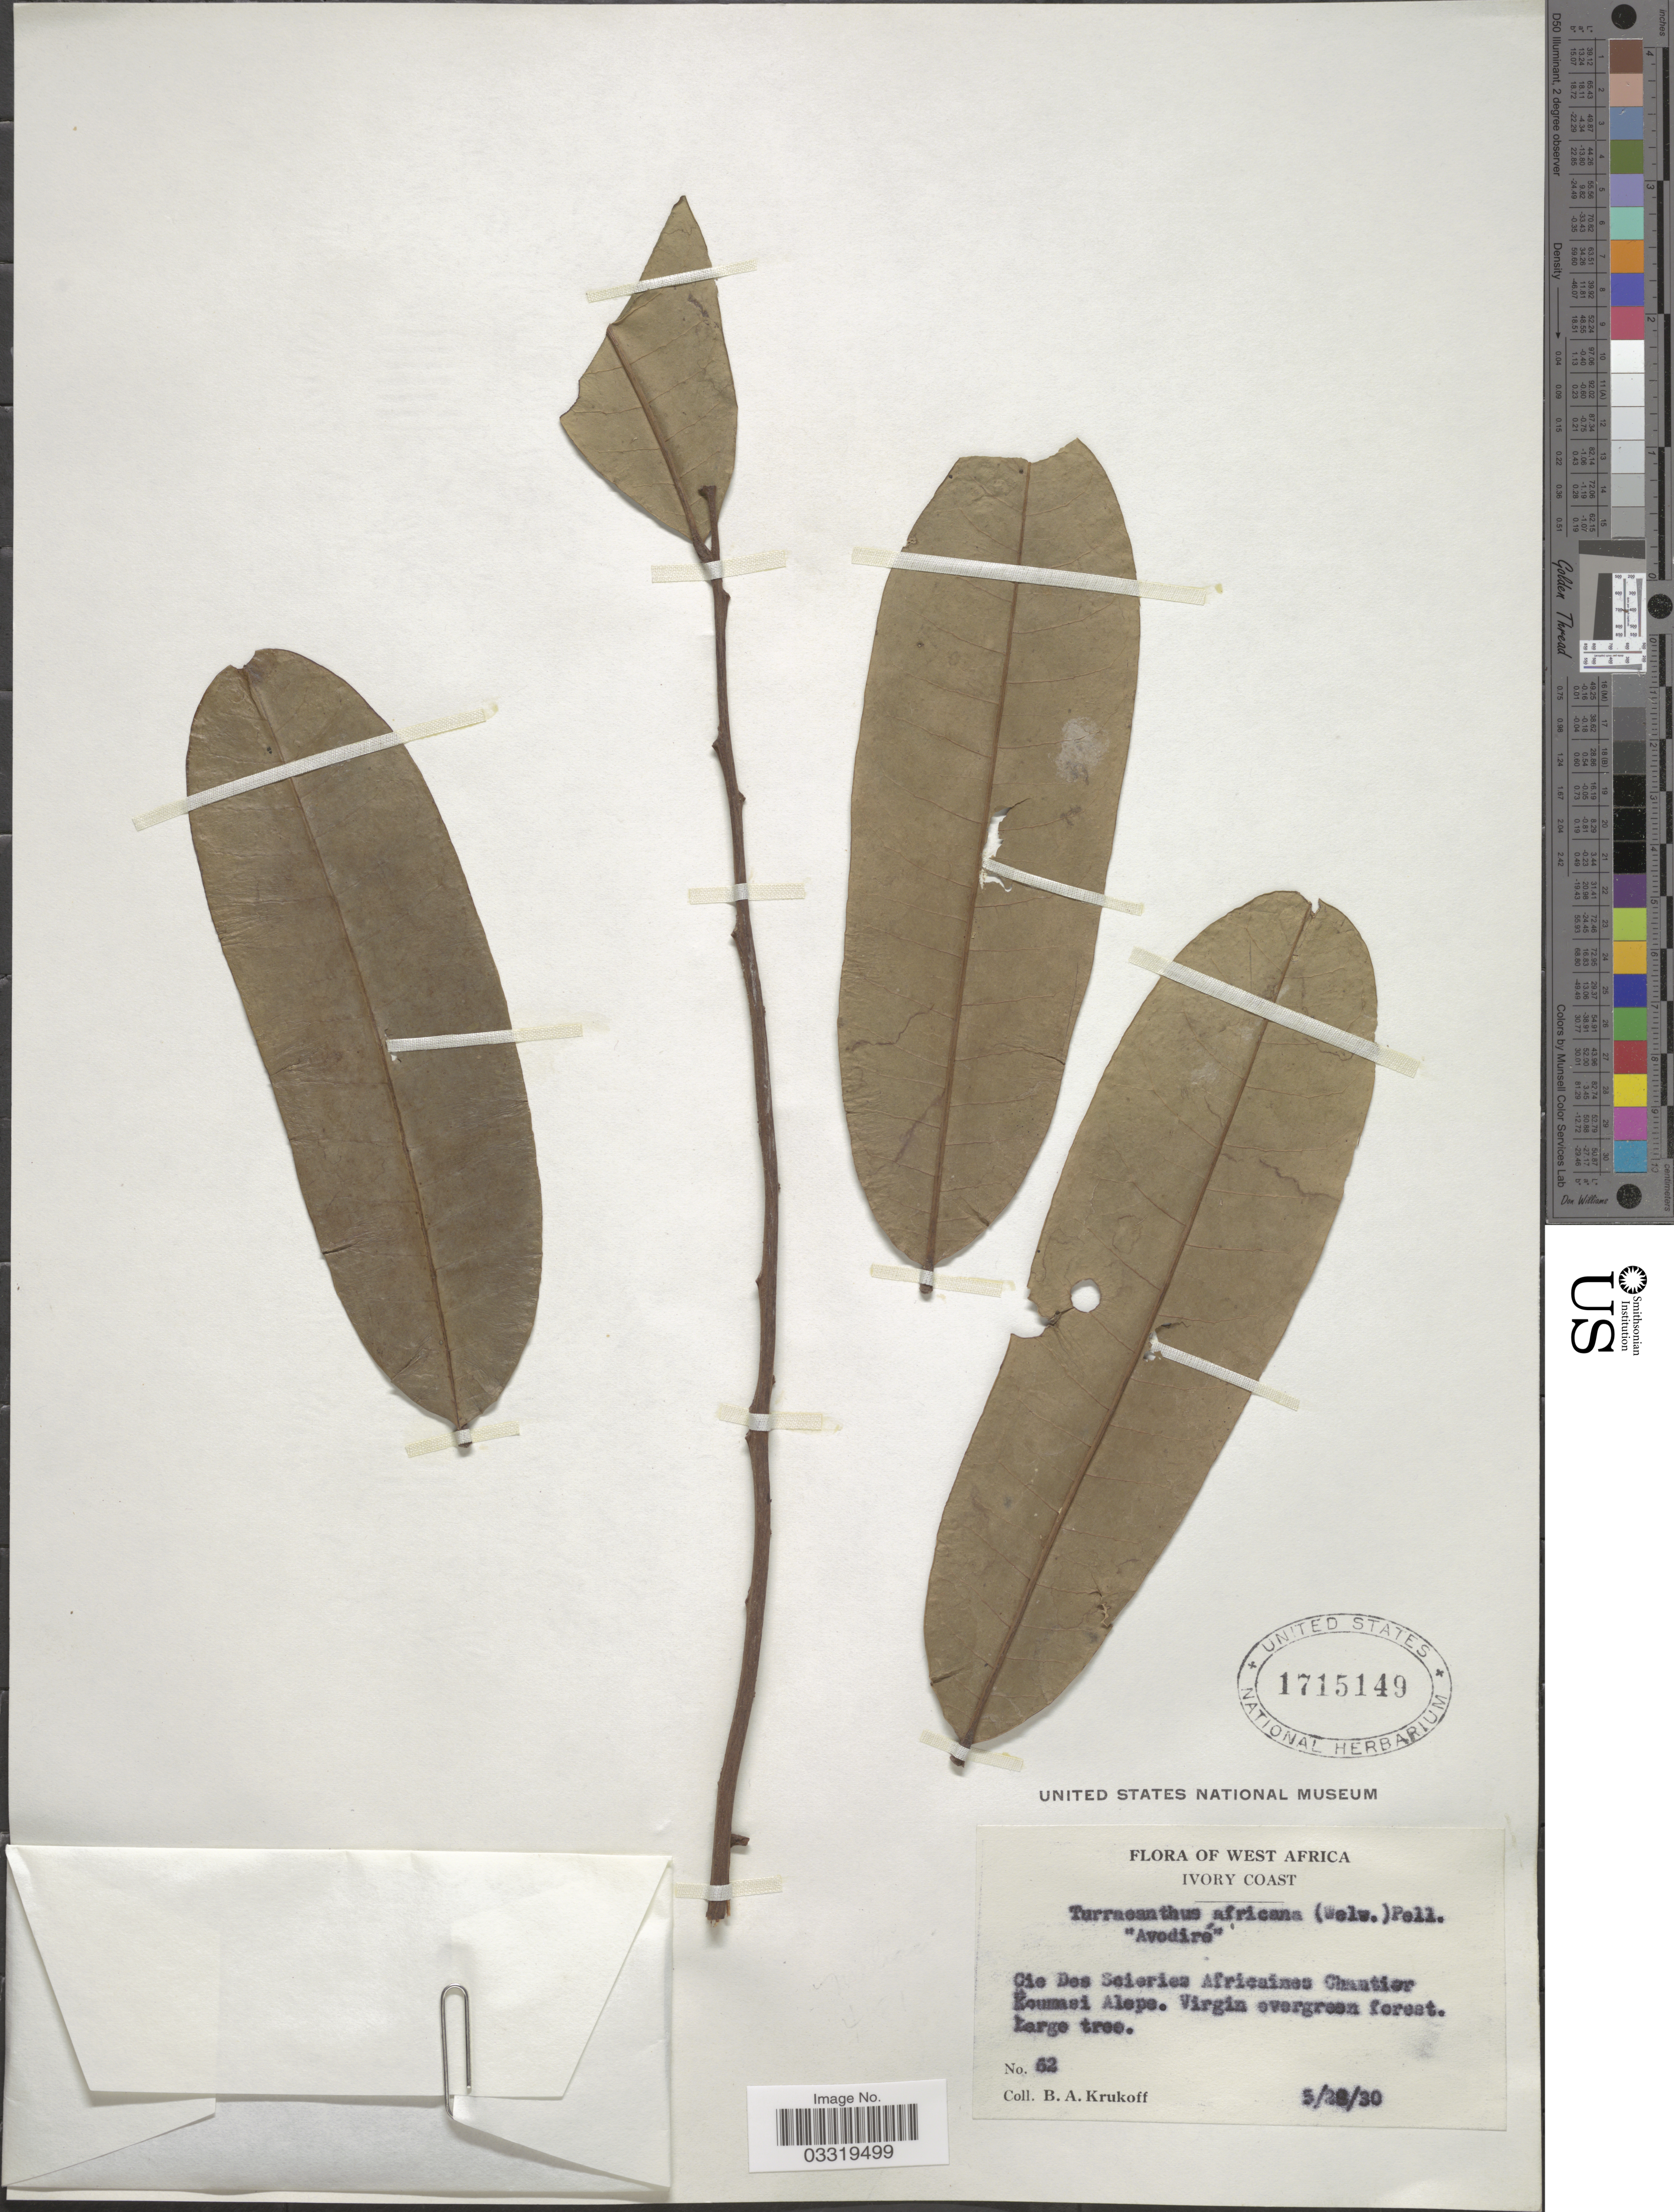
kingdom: Plantae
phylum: Tracheophyta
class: Magnoliopsida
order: Sapindales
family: Meliaceae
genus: Turraeanthus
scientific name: Turraeanthus africanus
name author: (Welw. ex C. DC.) Pelleg.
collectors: B. A. Krukoff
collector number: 62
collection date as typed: Transcribed d/m/y: 28/5/30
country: Ivory Coast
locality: West Africa, Cie Des Scieries Africaines Chantier, Koumasi Alepe.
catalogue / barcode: US 1715149